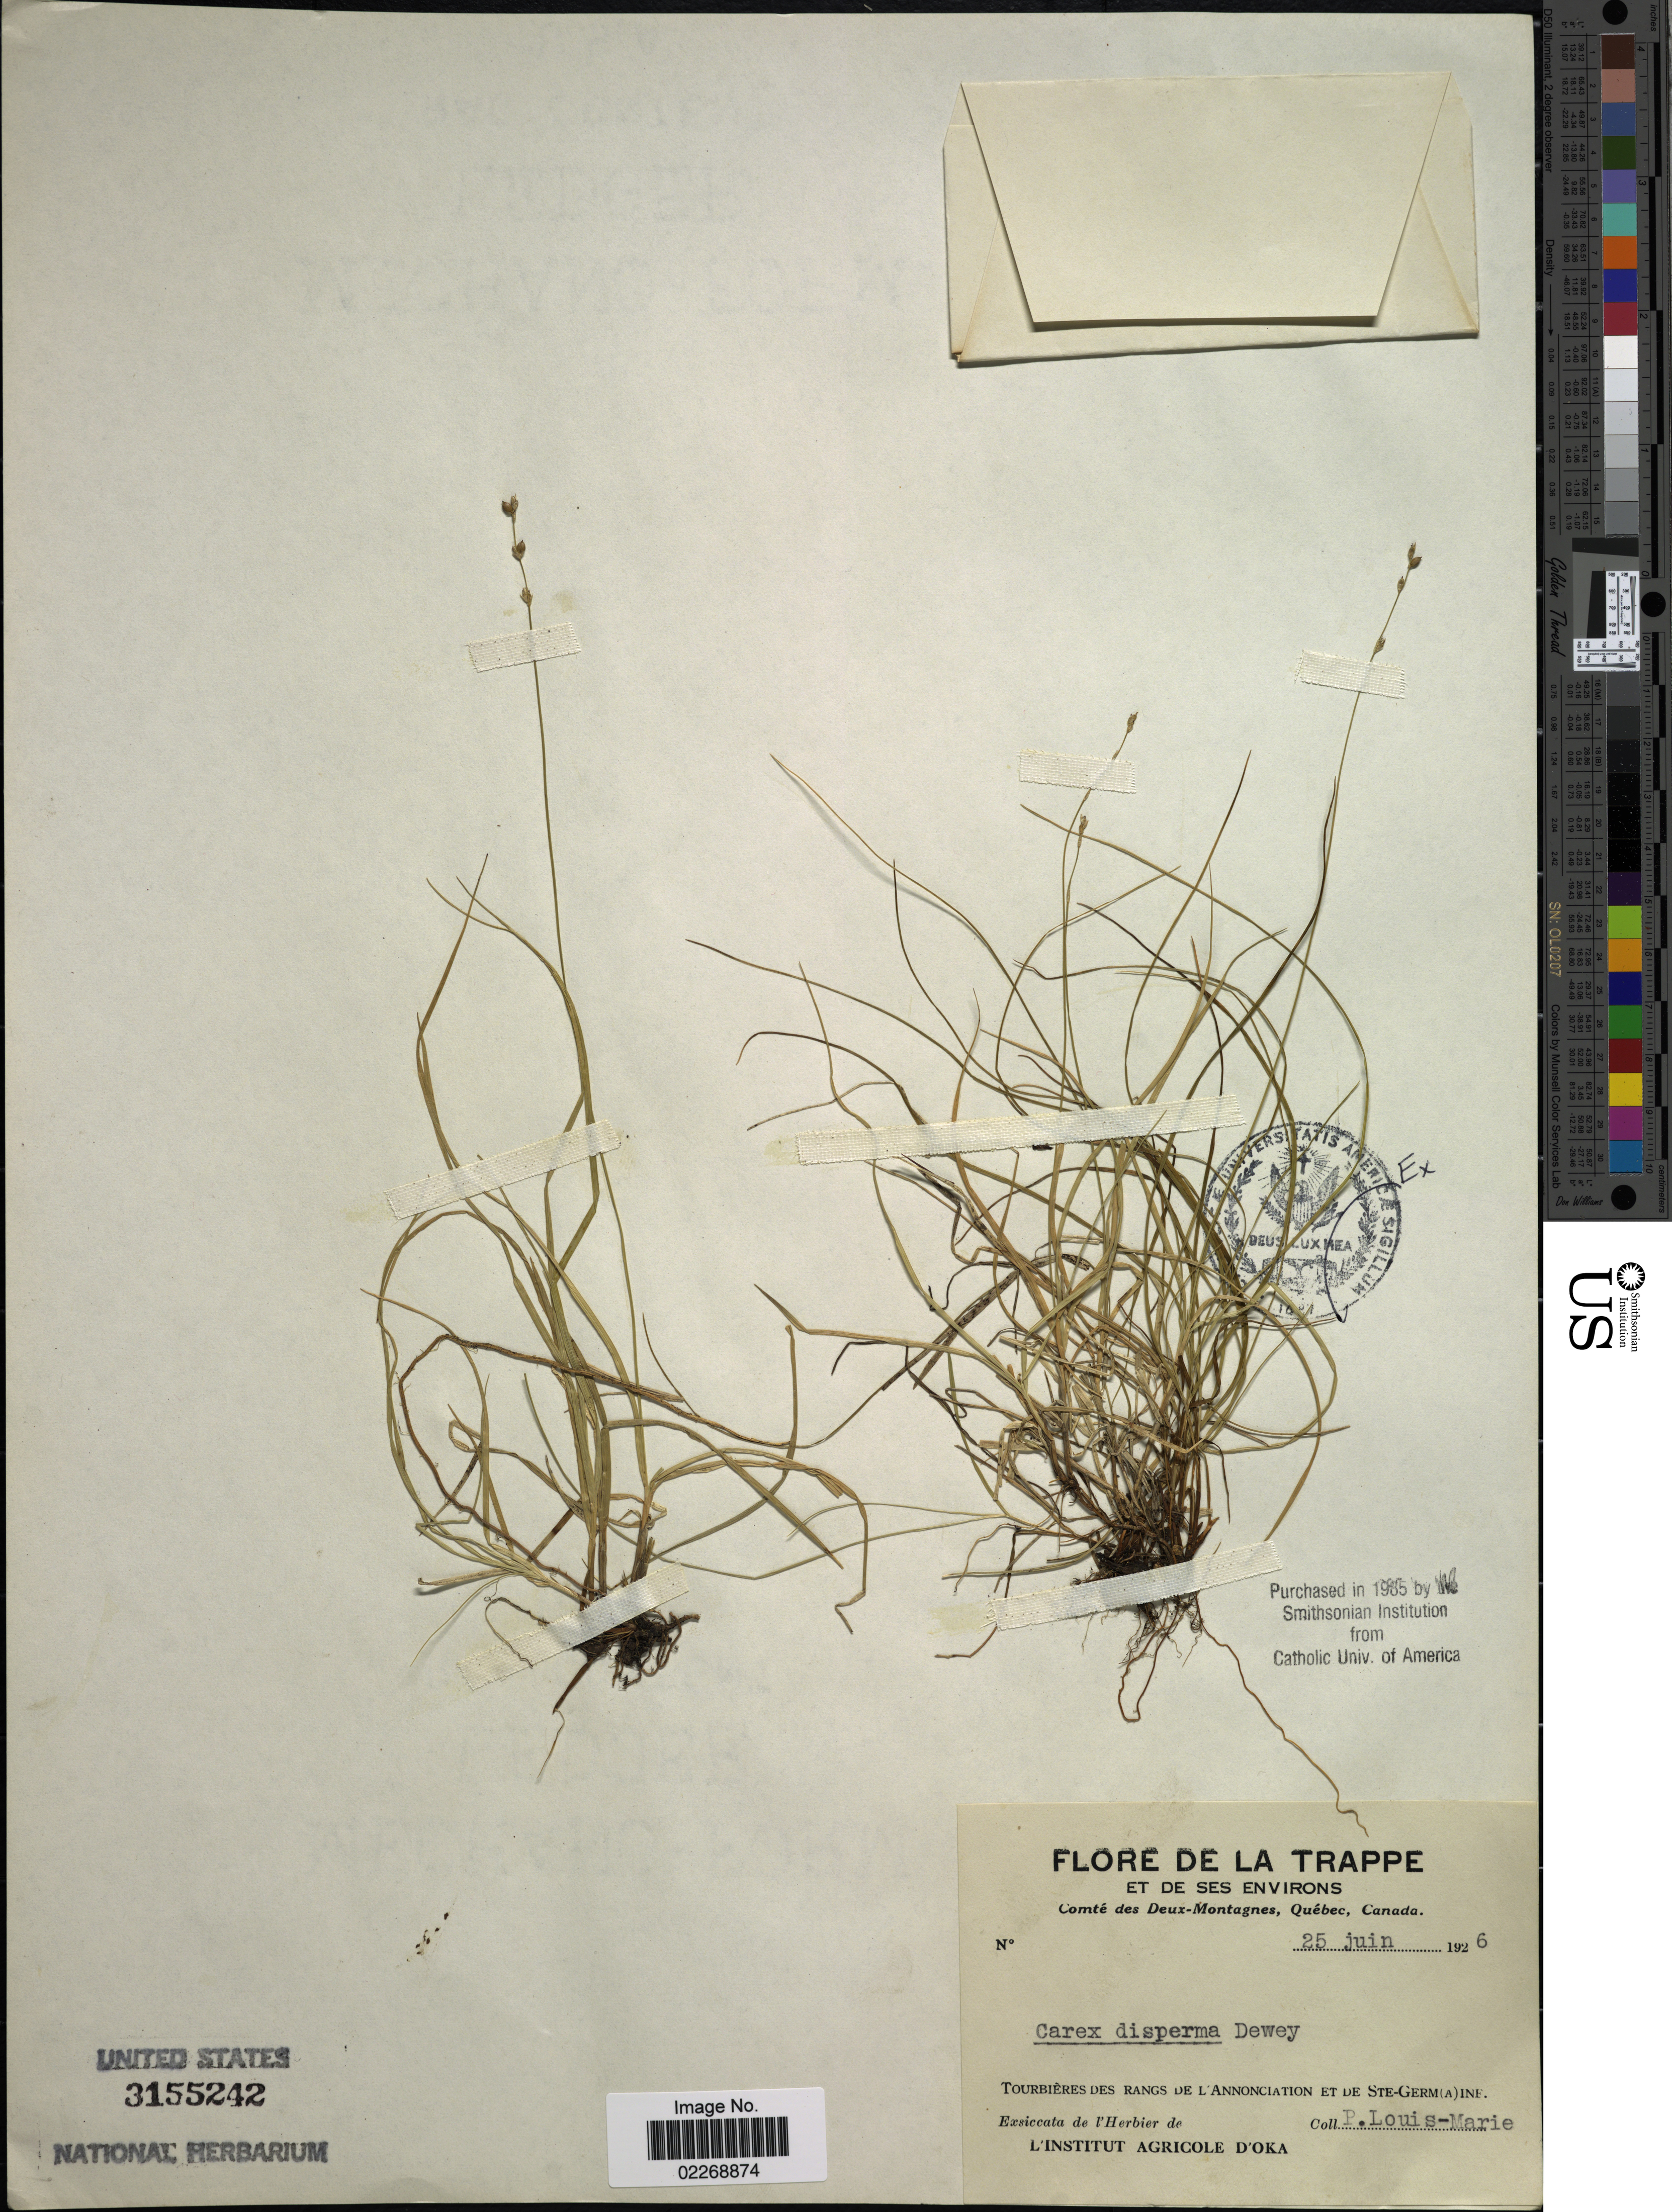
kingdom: Plantae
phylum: Tracheophyta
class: Liliopsida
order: Poales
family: Cyperaceae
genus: Carex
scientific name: Carex disperma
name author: Dewey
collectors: L.-M. LaLonde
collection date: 1926-06-25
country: Canada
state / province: Quebec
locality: De La Trappe Et De Ses Environs, Comté des Deux-Montagnes, Tourbiêres des Rangs De L'Annonciation et de Ste-Germ(A)ine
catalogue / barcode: US 3155242